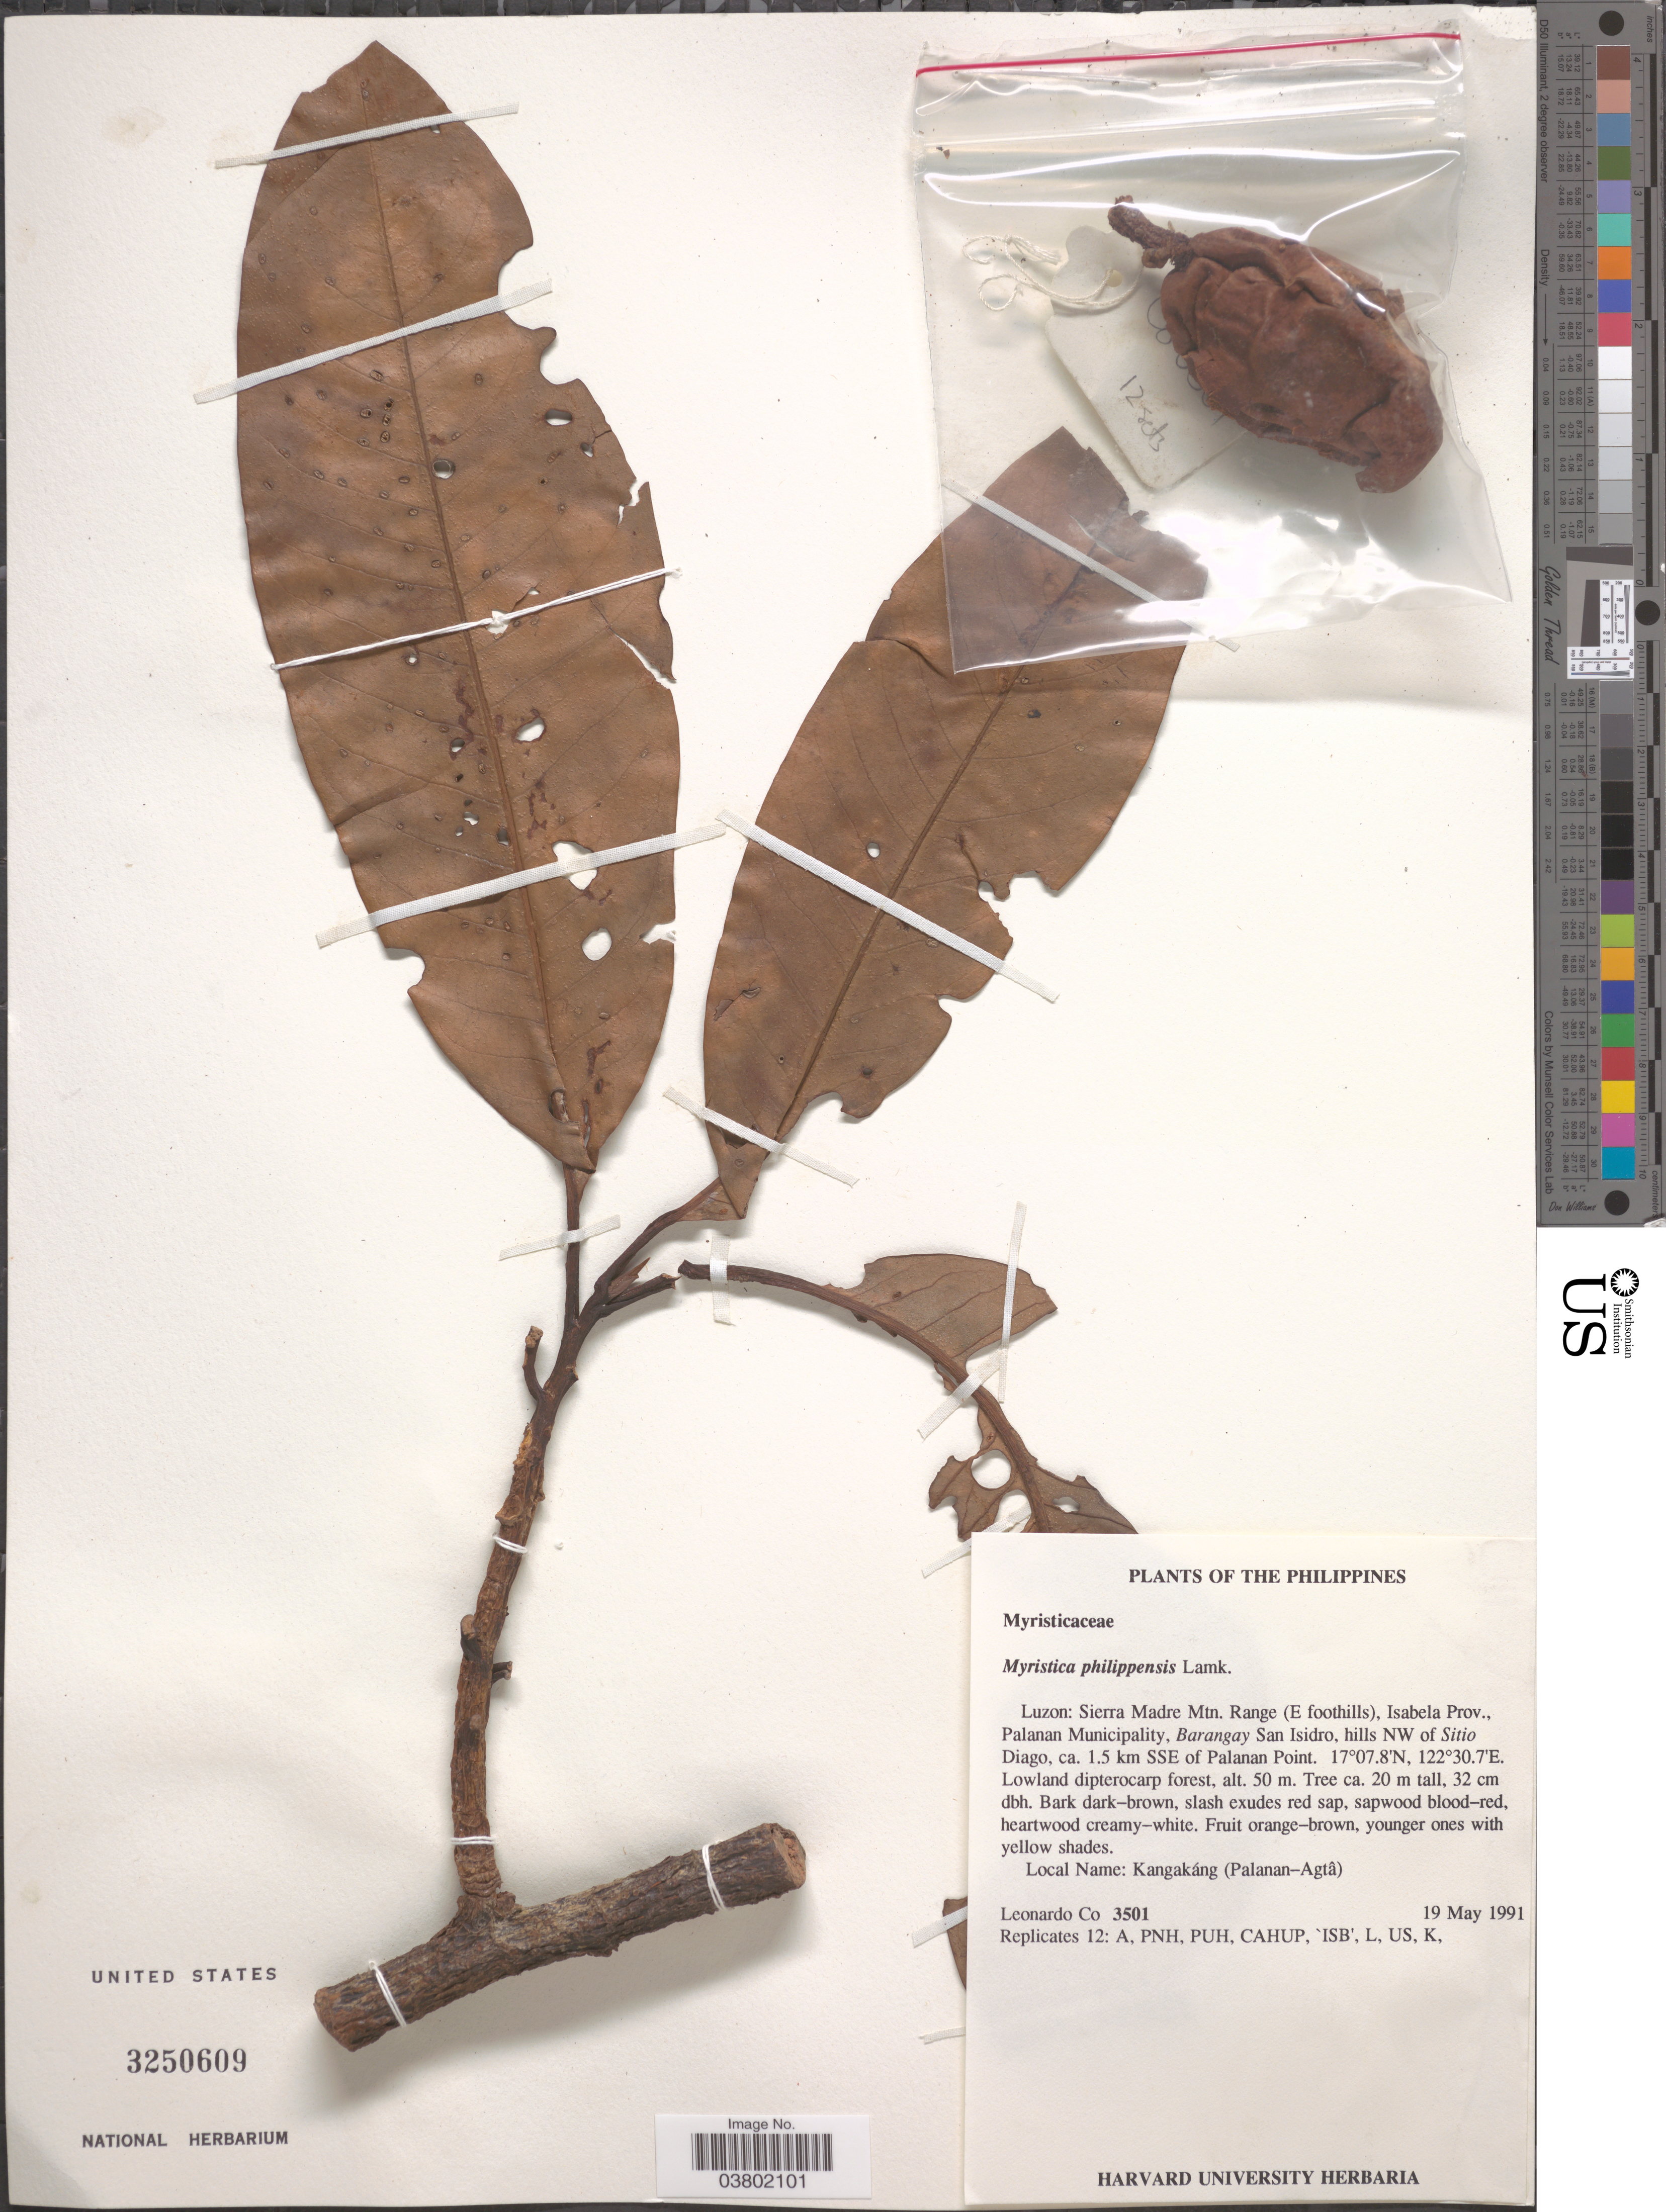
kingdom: Plantae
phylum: Tracheophyta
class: Magnoliopsida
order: Magnoliales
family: Myristicaceae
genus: Myristica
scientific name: Myristica philippensis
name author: Lam.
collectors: L. Co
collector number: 3501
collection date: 1991-05-19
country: Philippines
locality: Luzon: Sierra madre Mtn. Range (E foothills, Isabela Prov., Palanan Municipality, Barangay San Isidro, hills NW of Sitio Diago, ca. 1.5 km SSE of Palanan Point.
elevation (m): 50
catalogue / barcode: US 3250609